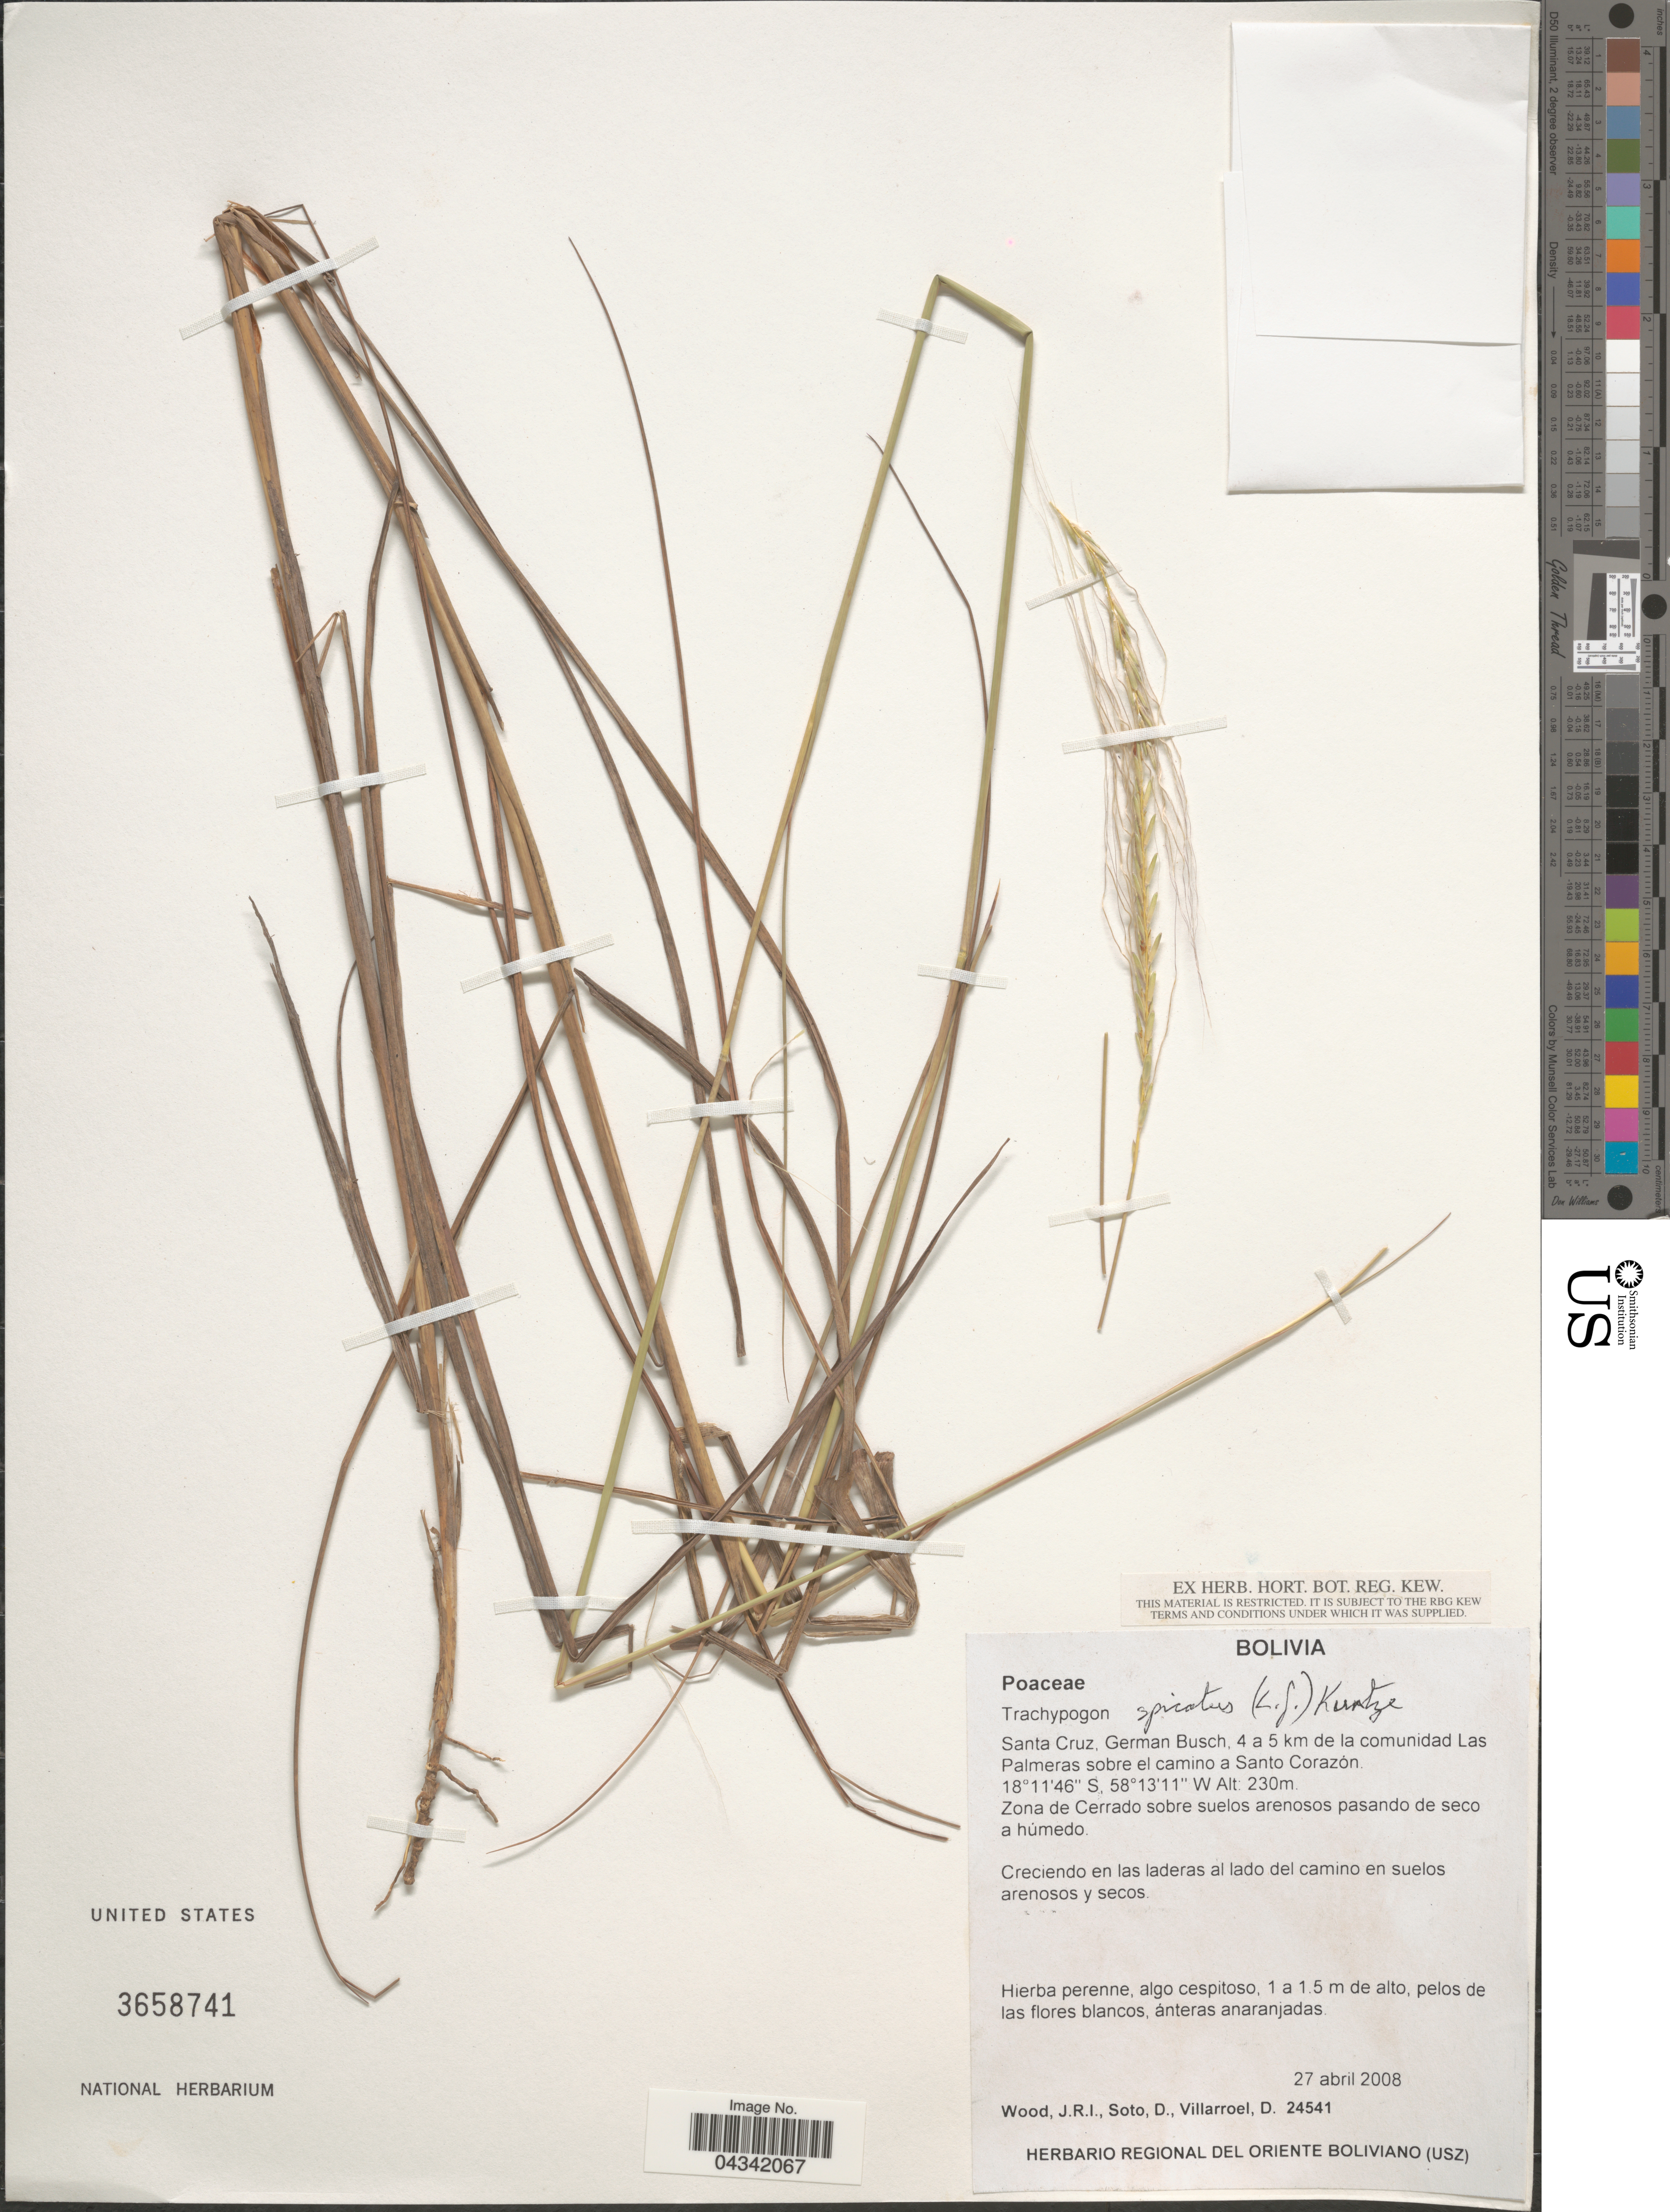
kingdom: Plantae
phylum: Tracheophyta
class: Liliopsida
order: Poales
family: Poaceae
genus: Trachypogon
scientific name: Trachypogon spicatus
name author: (L. f.) Kuntze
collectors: J. R. I. Wood, D. Soto & D. Villarroel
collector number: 24541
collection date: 2008-04-27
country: Bolivia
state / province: Santa Cruz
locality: German Busch, 4 a 5 km de la comunidad Las Palmeras sobre el camino a Santo Corazón.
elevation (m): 230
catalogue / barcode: US 3658741